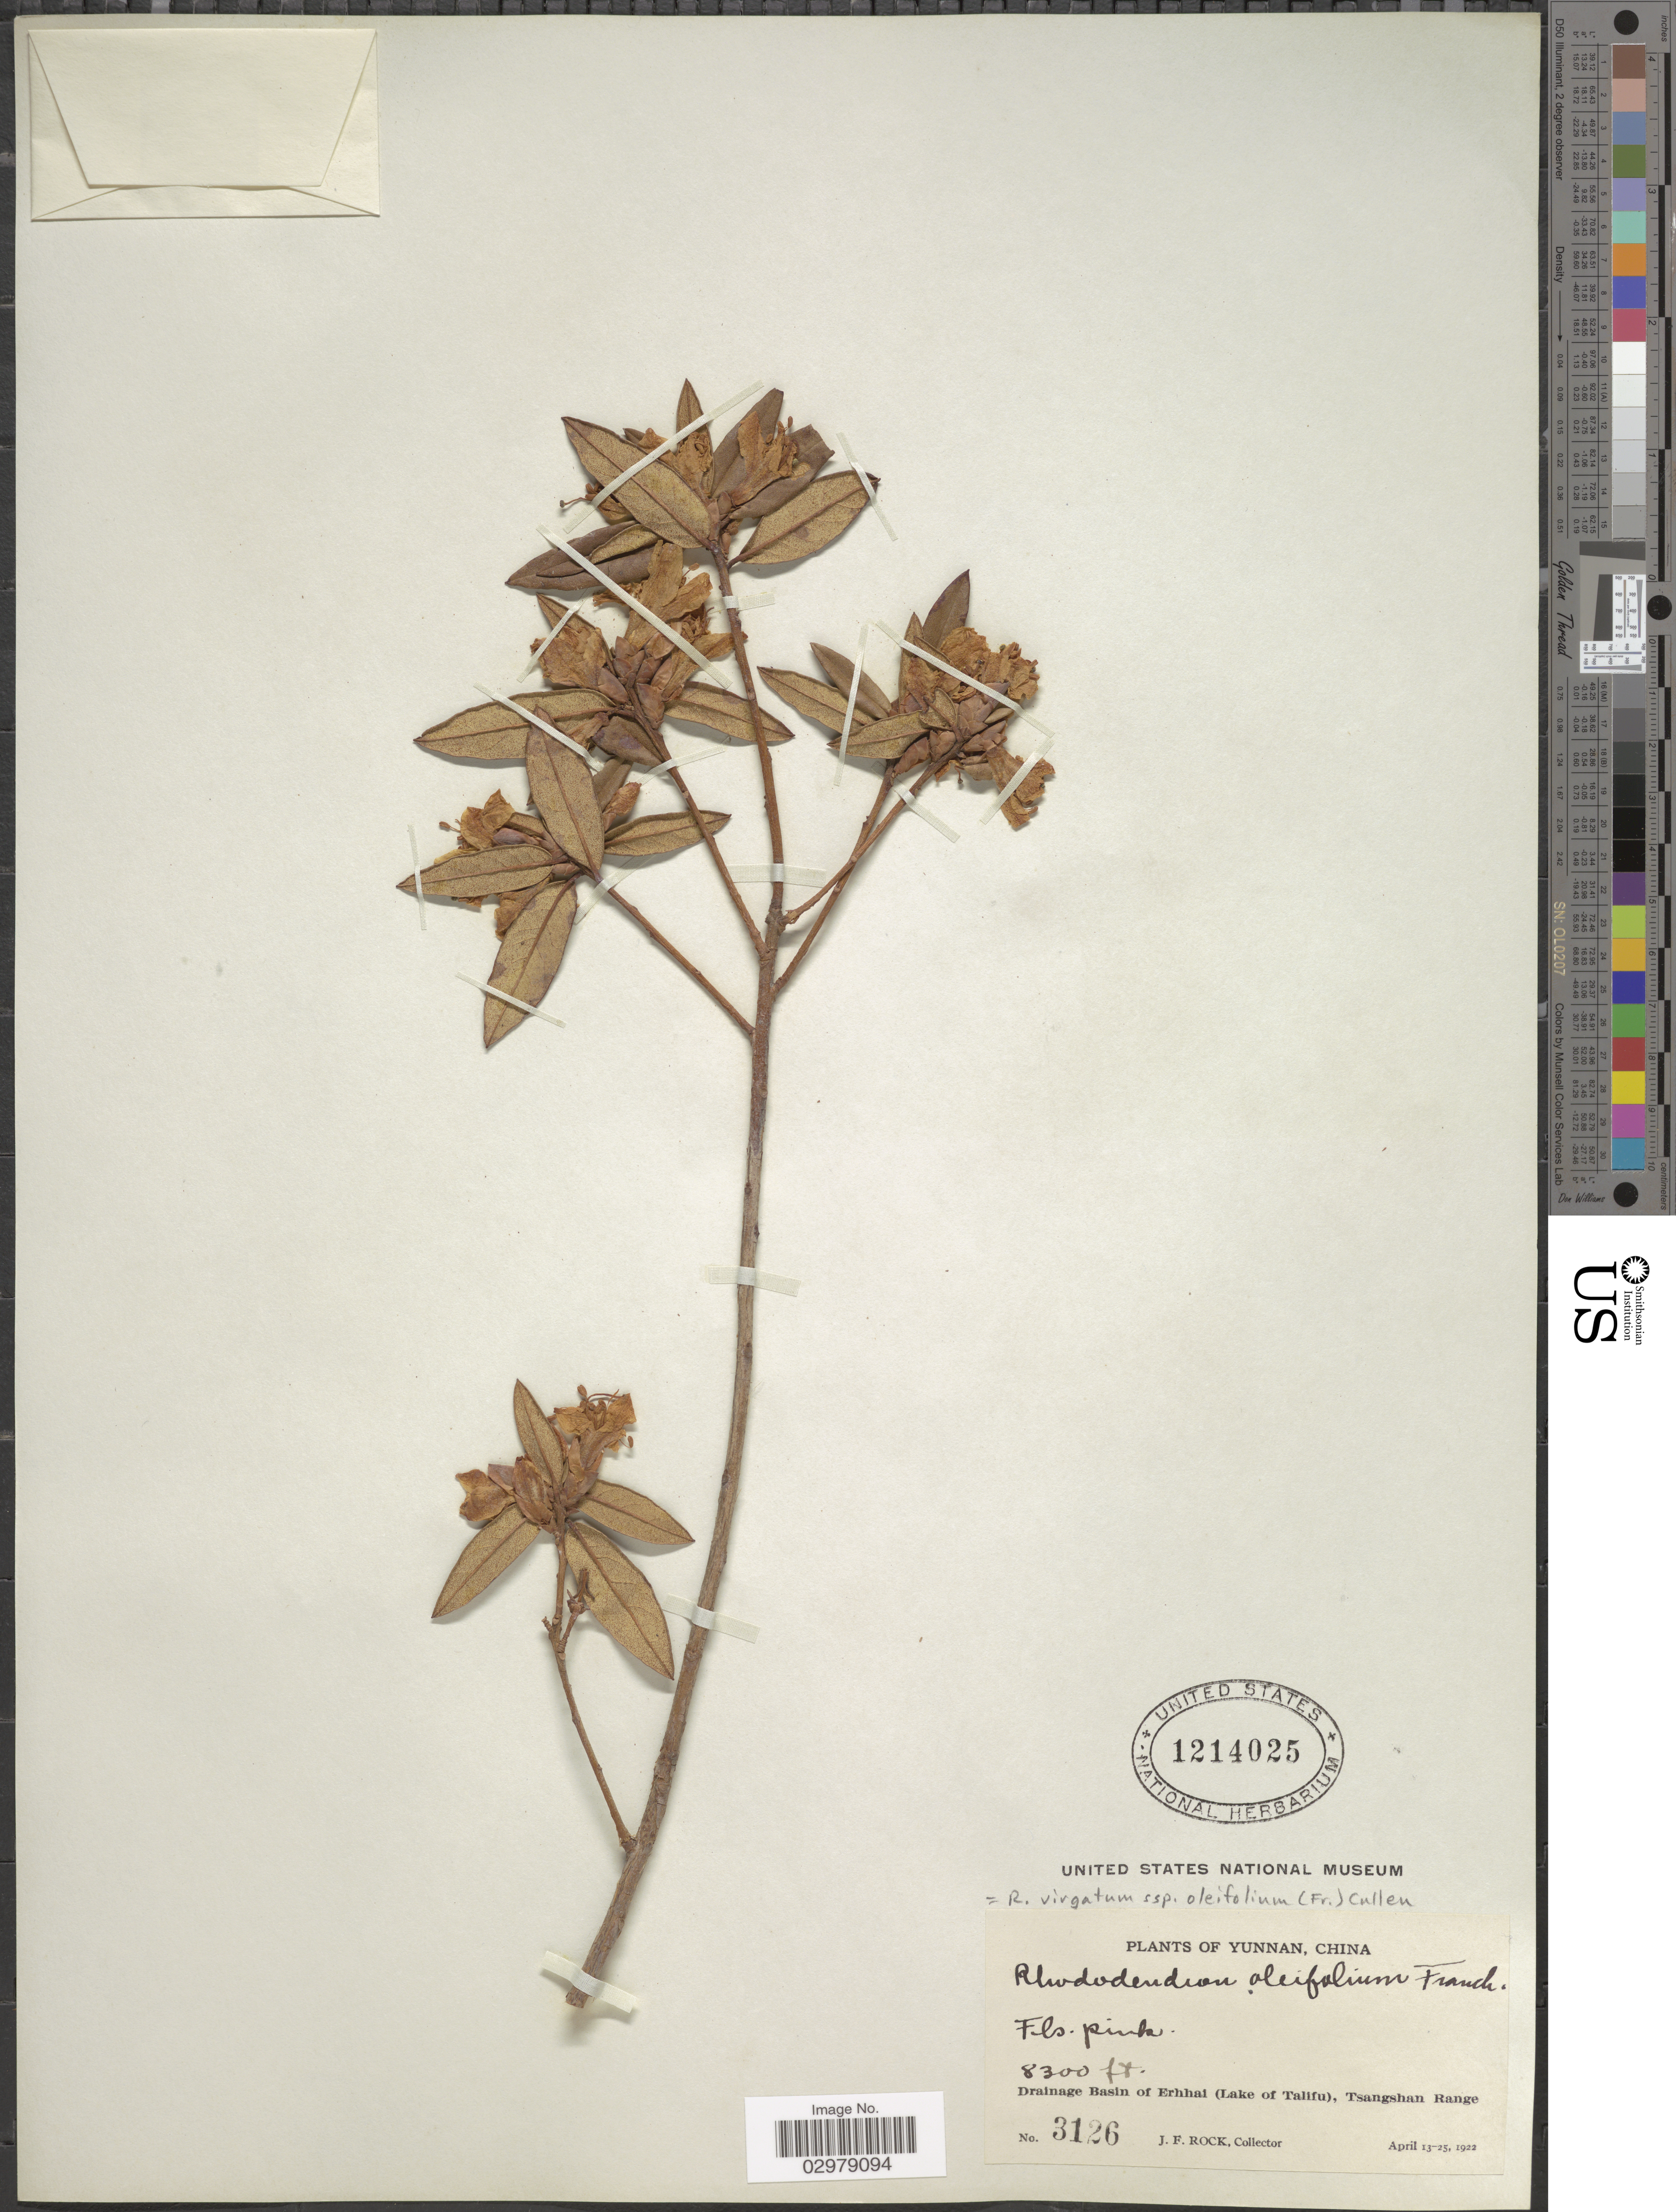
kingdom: Plantae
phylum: Tracheophyta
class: Magnoliopsida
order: Ericales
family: Ericaceae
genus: Rhododendron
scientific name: Rhododendron virgatum subsp. oleifolium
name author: (Franch.) Cullen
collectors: J. Rock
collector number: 3126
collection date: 1922-04-13/1922-04-25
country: China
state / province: Yunnan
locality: Drainage Basin of Erhhai (Lake of Talifu), Tsangshan Range.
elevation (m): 2530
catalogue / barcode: US 1214025